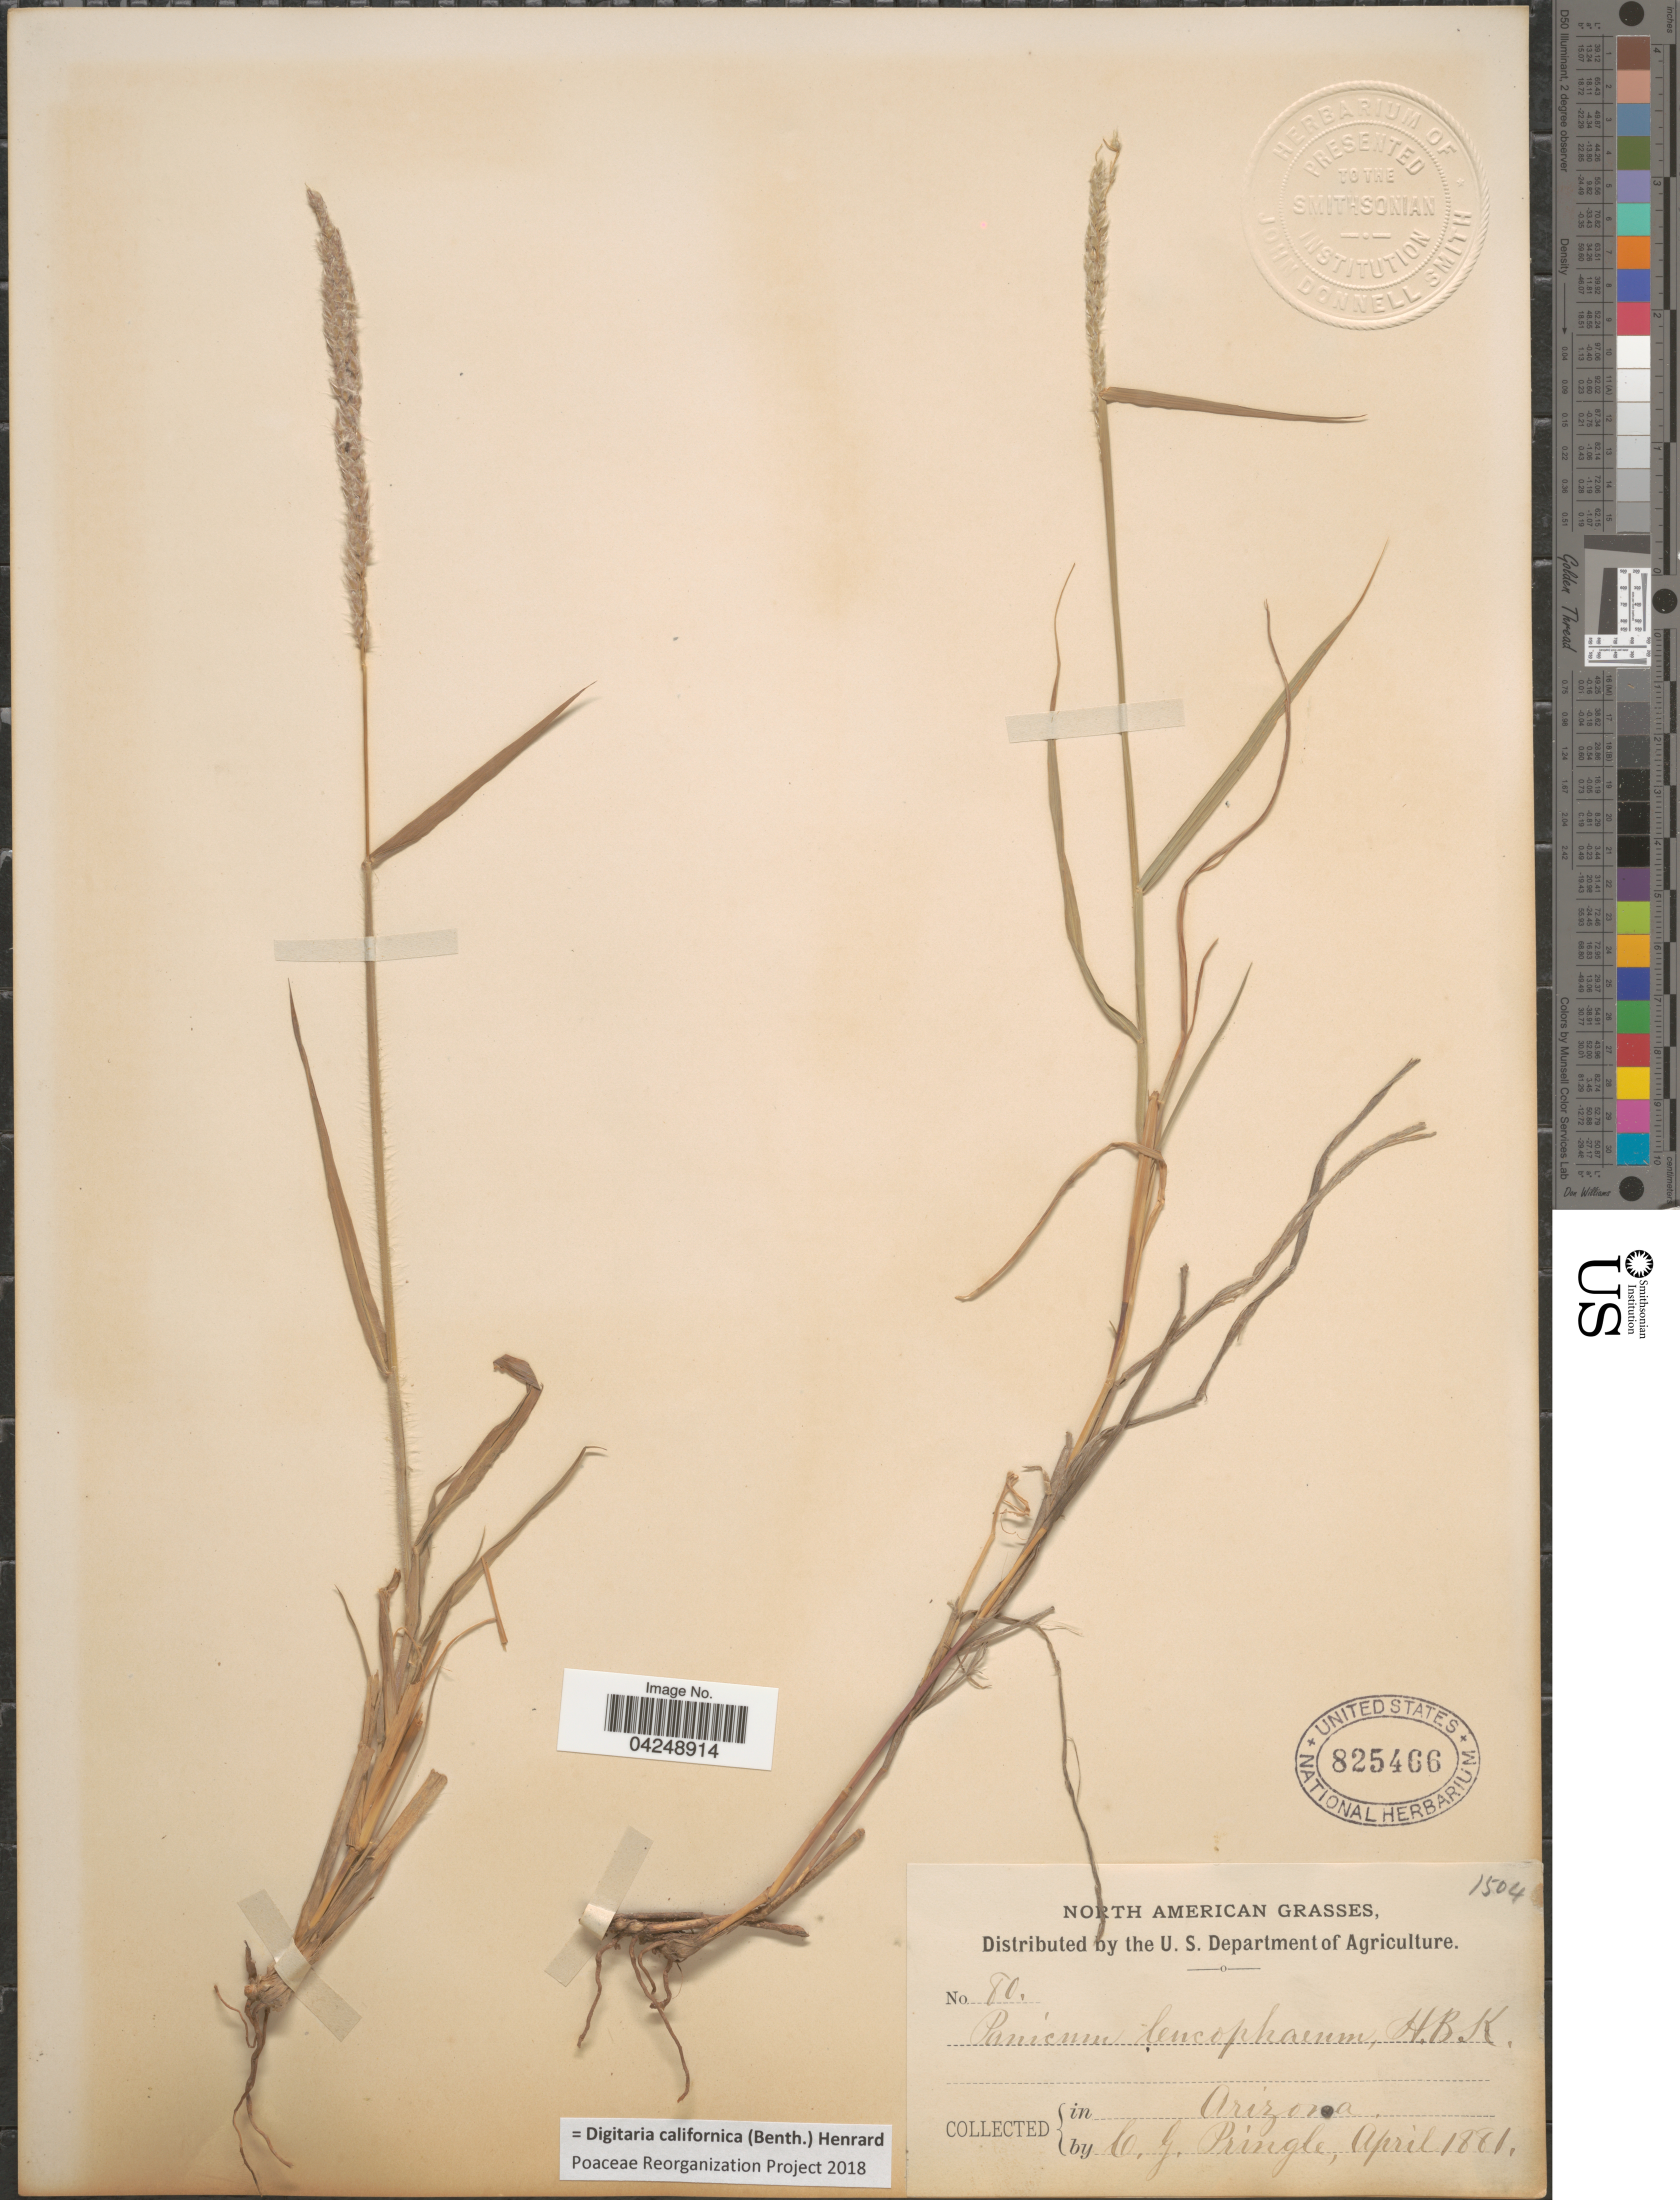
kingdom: Plantae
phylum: Tracheophyta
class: Liliopsida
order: Poales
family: Poaceae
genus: Digitaria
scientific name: Digitaria californica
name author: (Benth.) Henr.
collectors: C. G. Pringle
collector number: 80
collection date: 1881-04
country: United States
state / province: Arizona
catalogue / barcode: US 825466